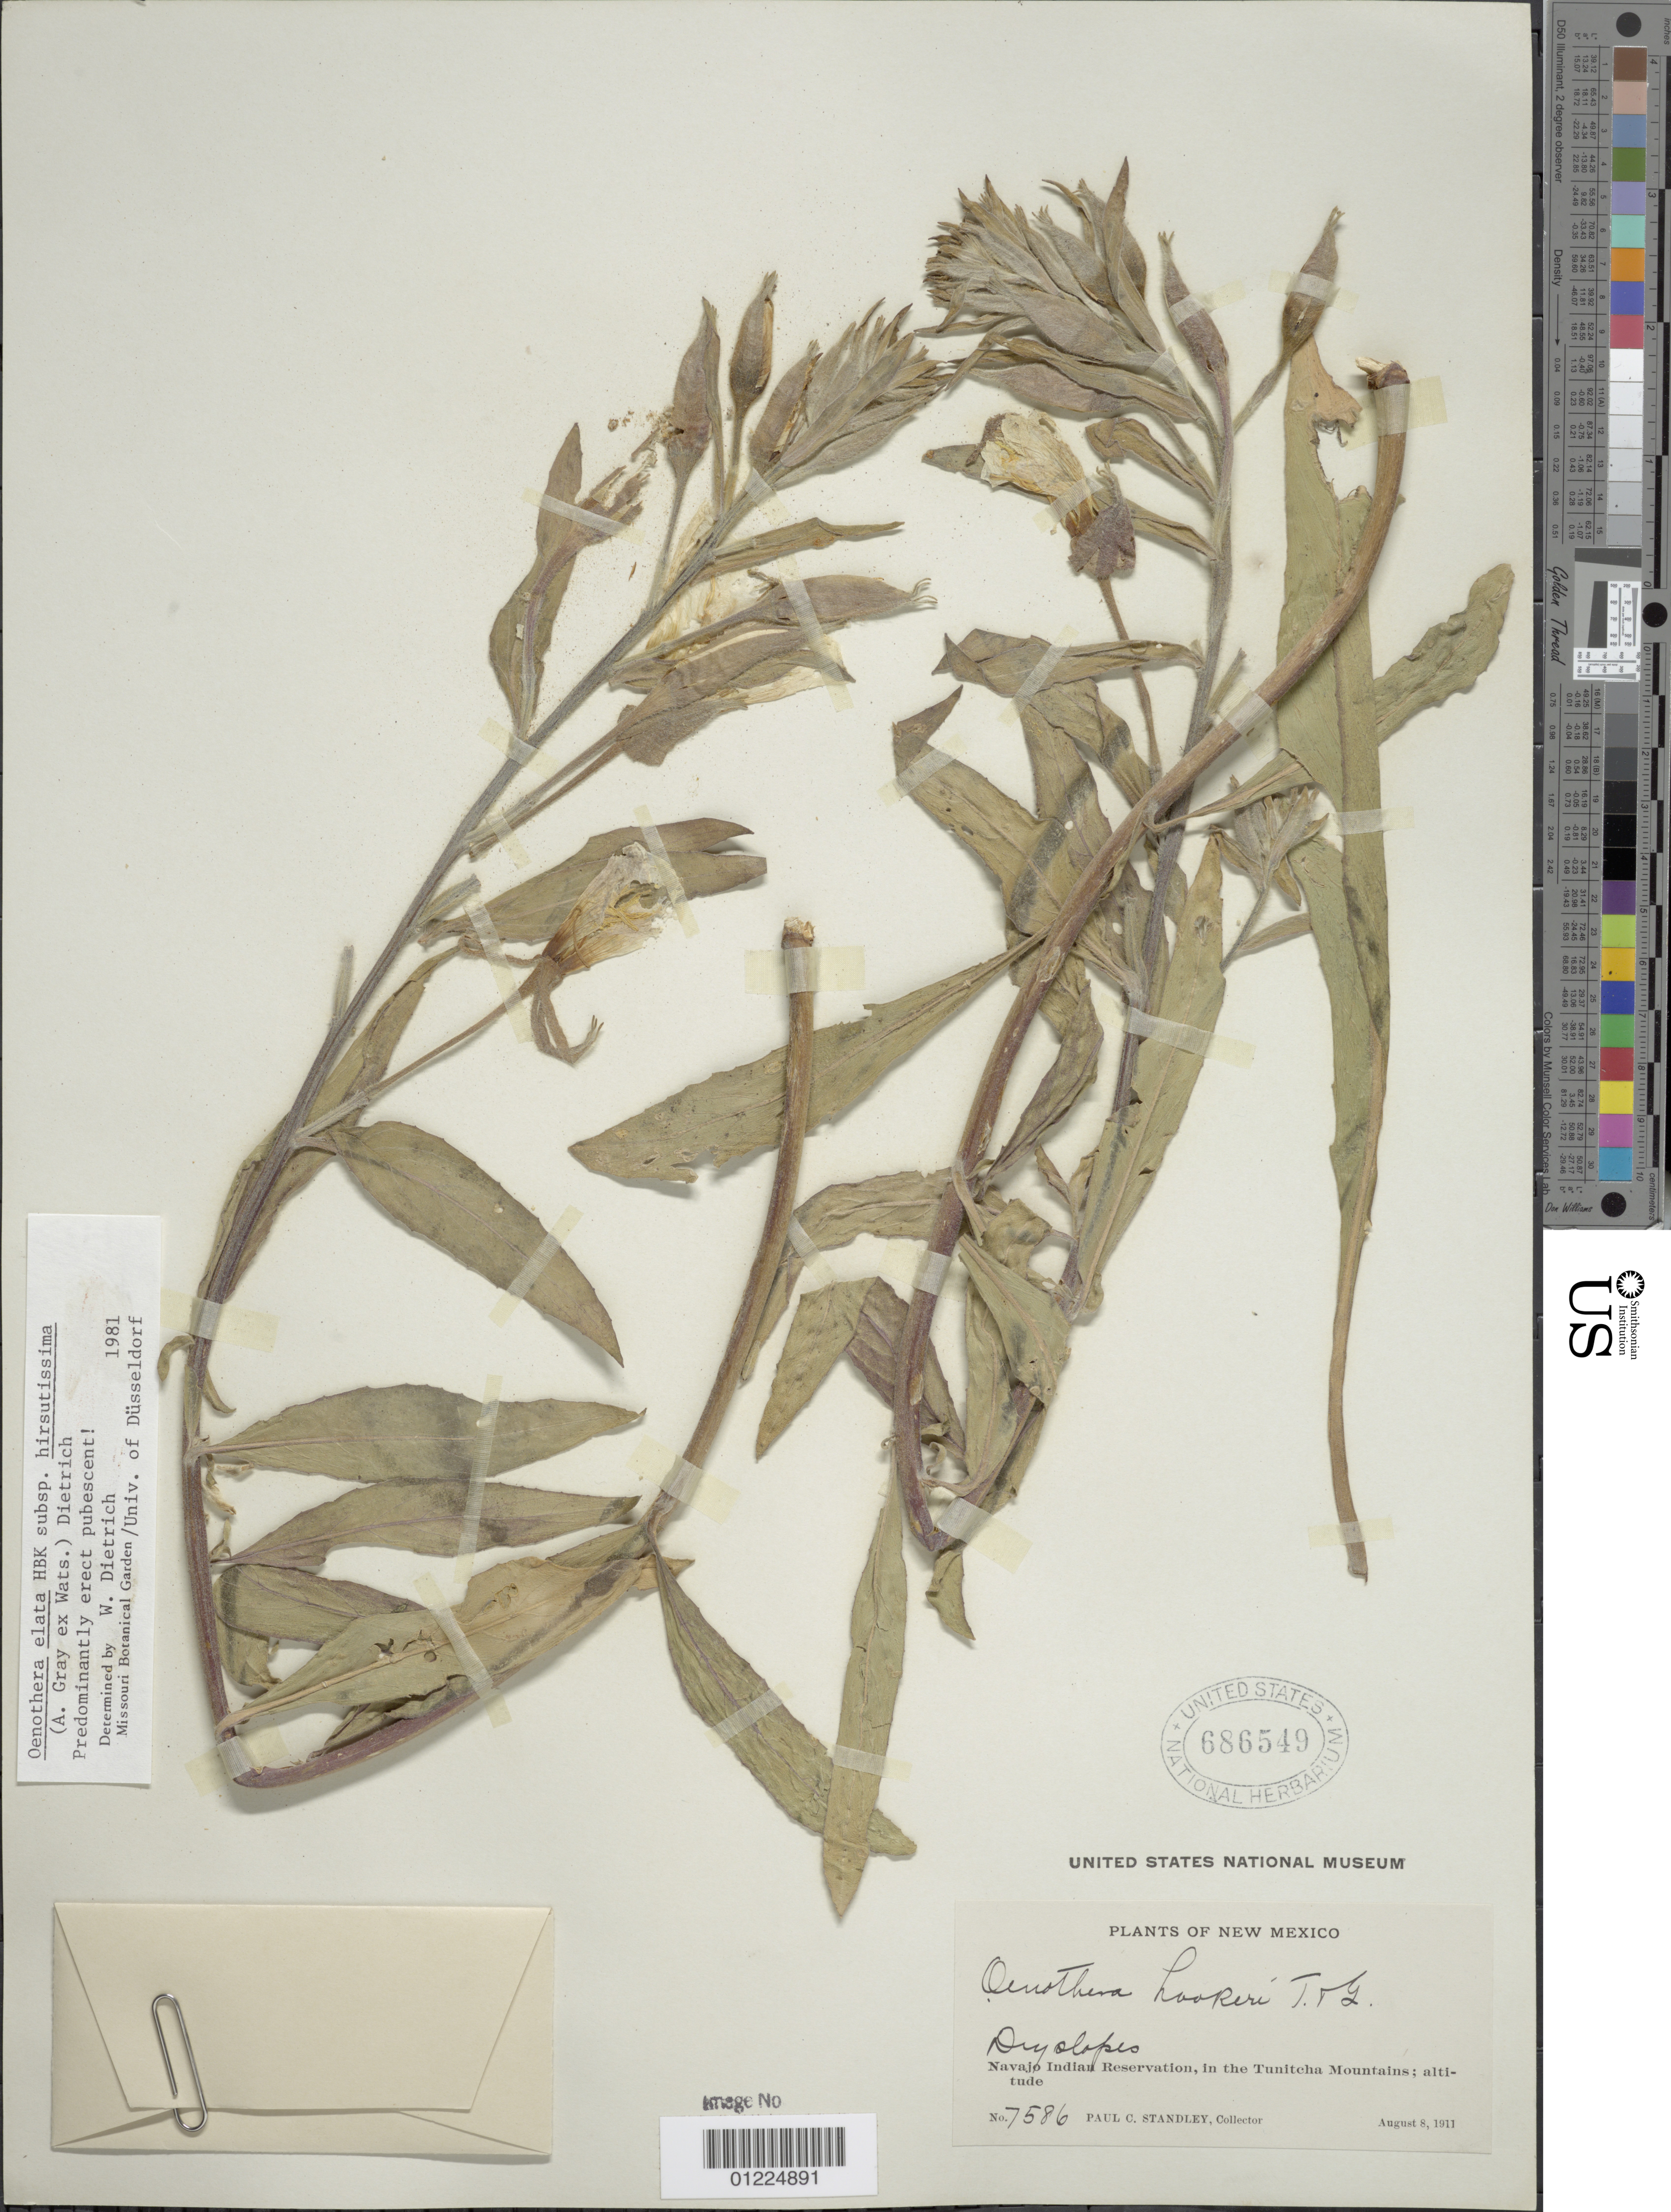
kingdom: Plantae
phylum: Tracheophyta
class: Magnoliopsida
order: Myrtales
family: Onagraceae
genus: Oenothera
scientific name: Oenothera elata subsp. hirsutissima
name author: (A. Gray ex S. Watson) W. Dietr.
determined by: Dietrich, W.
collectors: P. C. Standley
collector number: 7586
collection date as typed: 08 Aug 1911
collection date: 1911-08-08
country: United States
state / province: New Mexico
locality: Navajo Indian Reservation in the Tunitcha Mountains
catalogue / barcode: US 686549